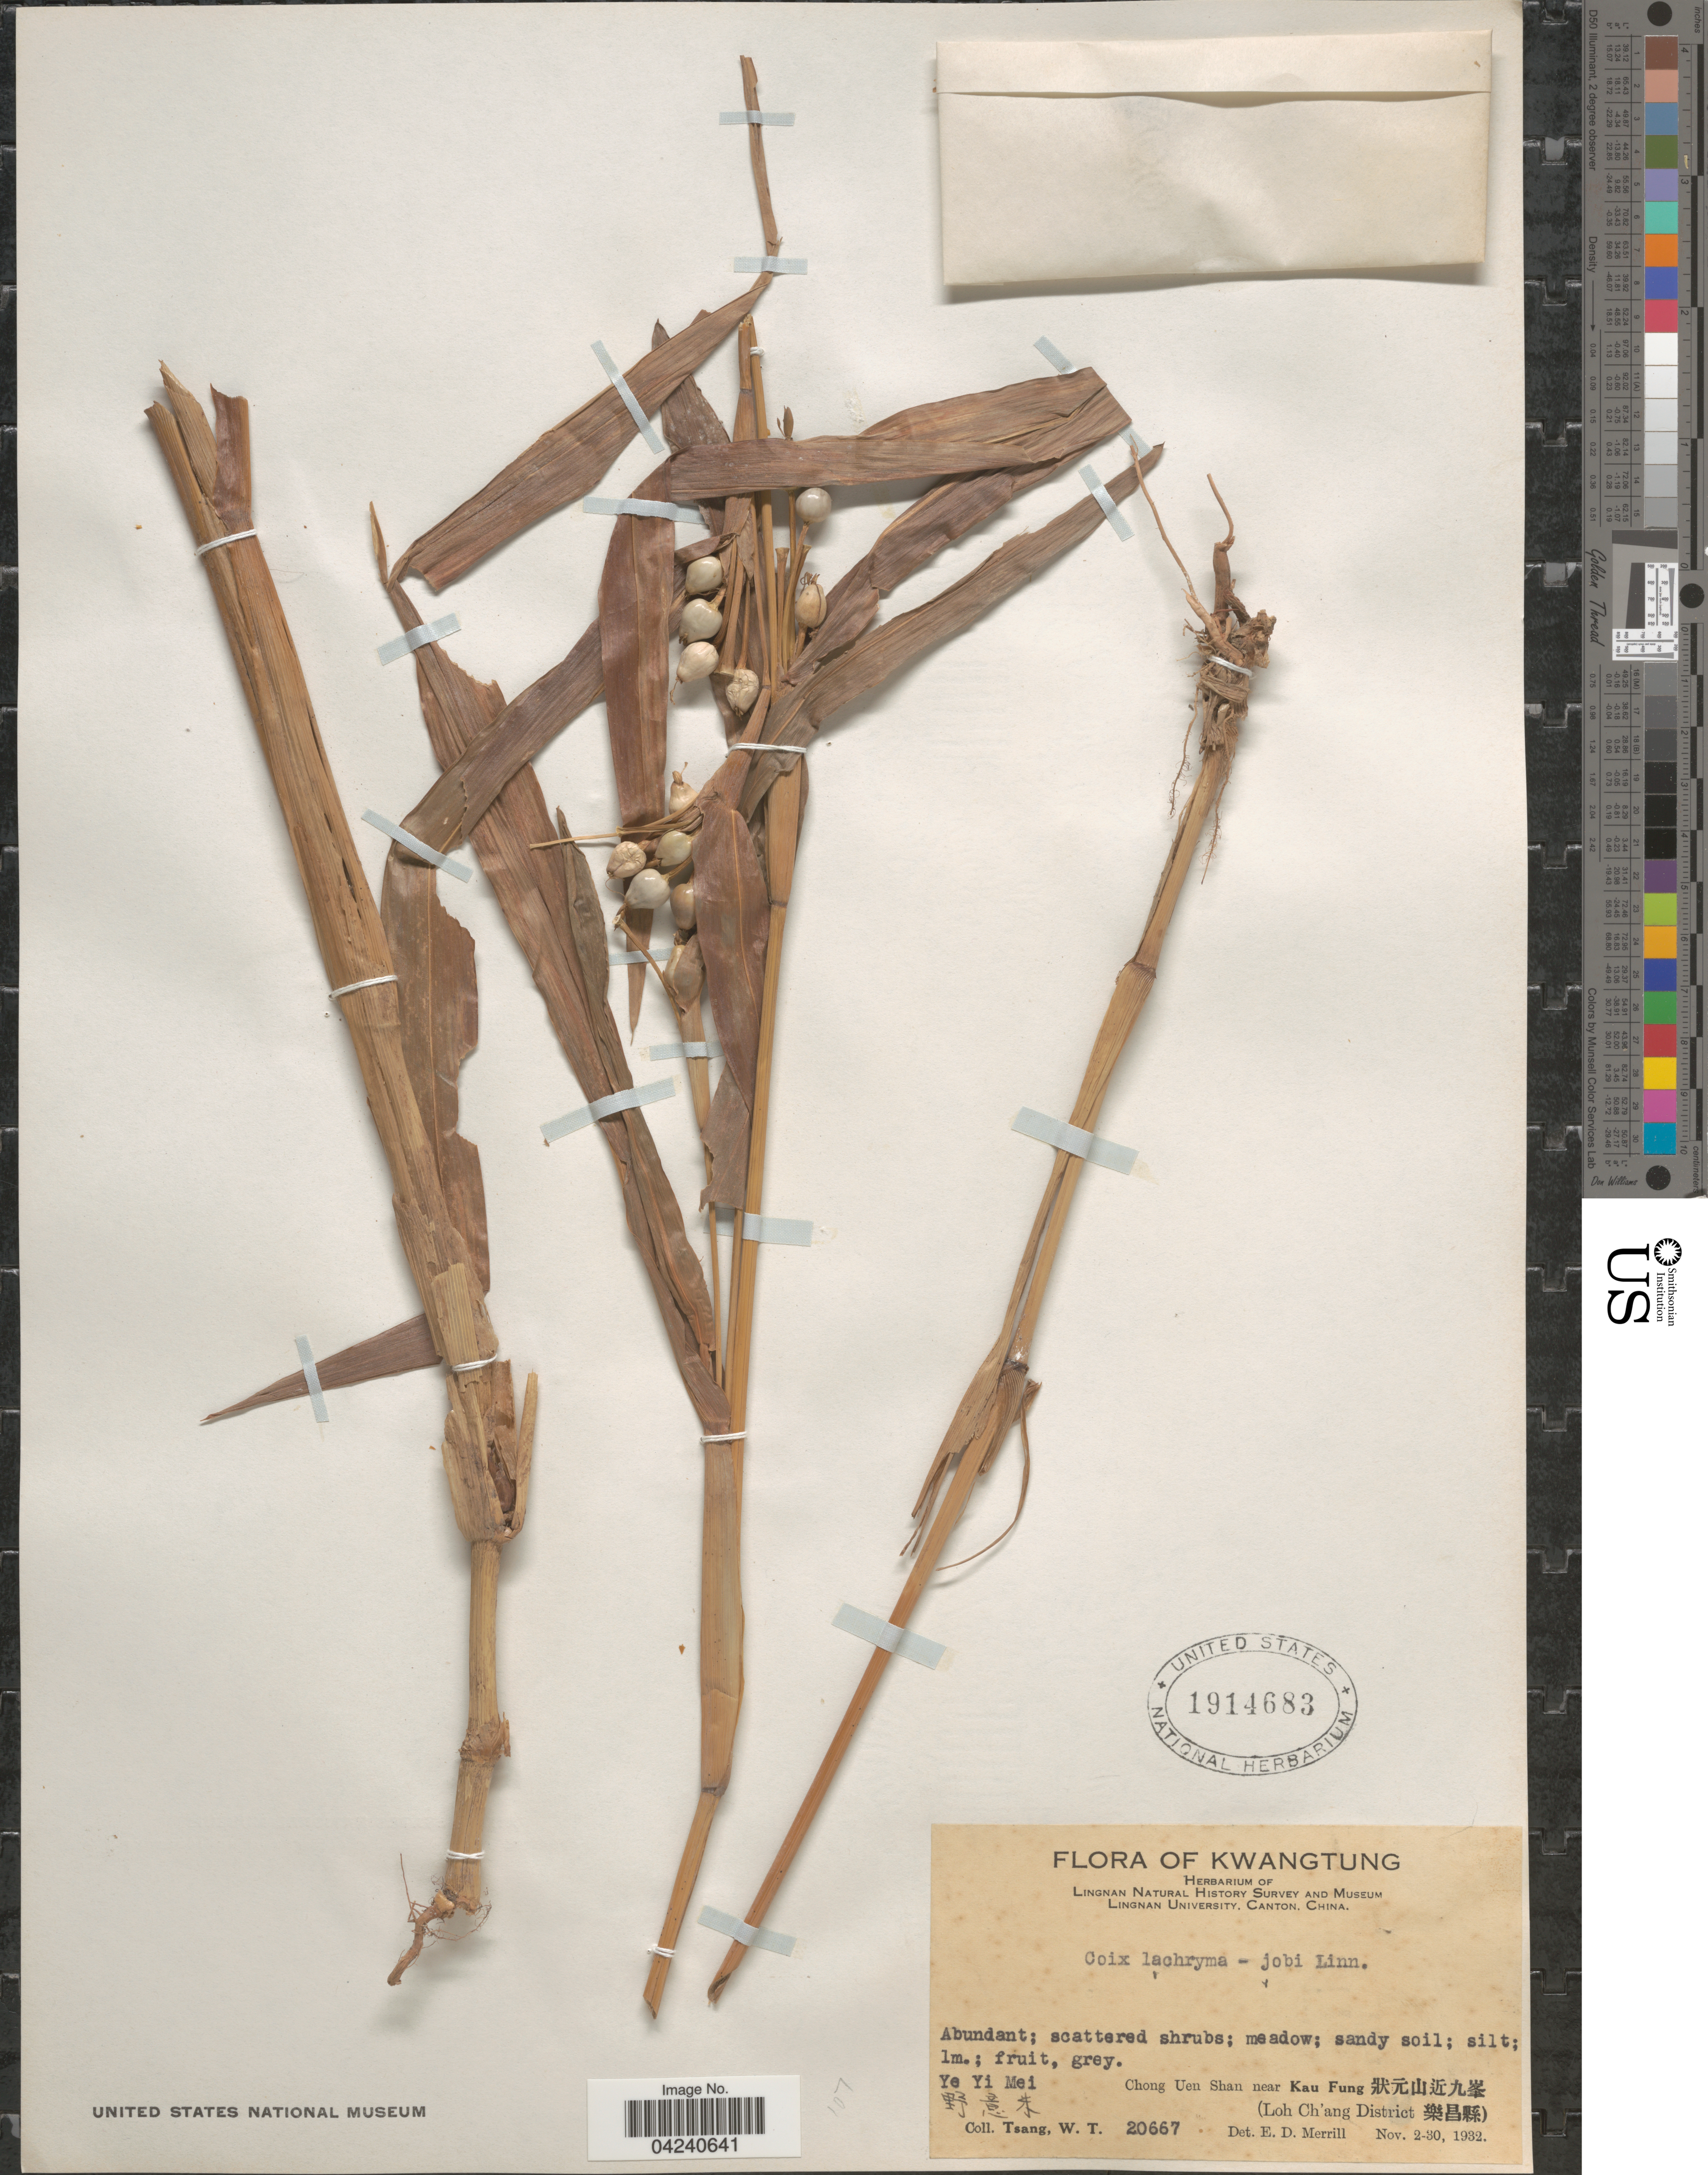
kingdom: Plantae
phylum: Tracheophyta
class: Liliopsida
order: Poales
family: Poaceae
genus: Coix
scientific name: Coix lacryma-jobi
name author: L.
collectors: W. T. Tsang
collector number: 20667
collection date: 1932-11-02/1932-11-30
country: China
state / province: Guangdong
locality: Kwangtung. Lingnan Natural History Survey and Museum Lingnan University, Canton, China. Ye Yi Mei X. Chong Uen Shan near Kau Fung X. (Loh Ch'ang District X).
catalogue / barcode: US 1914683